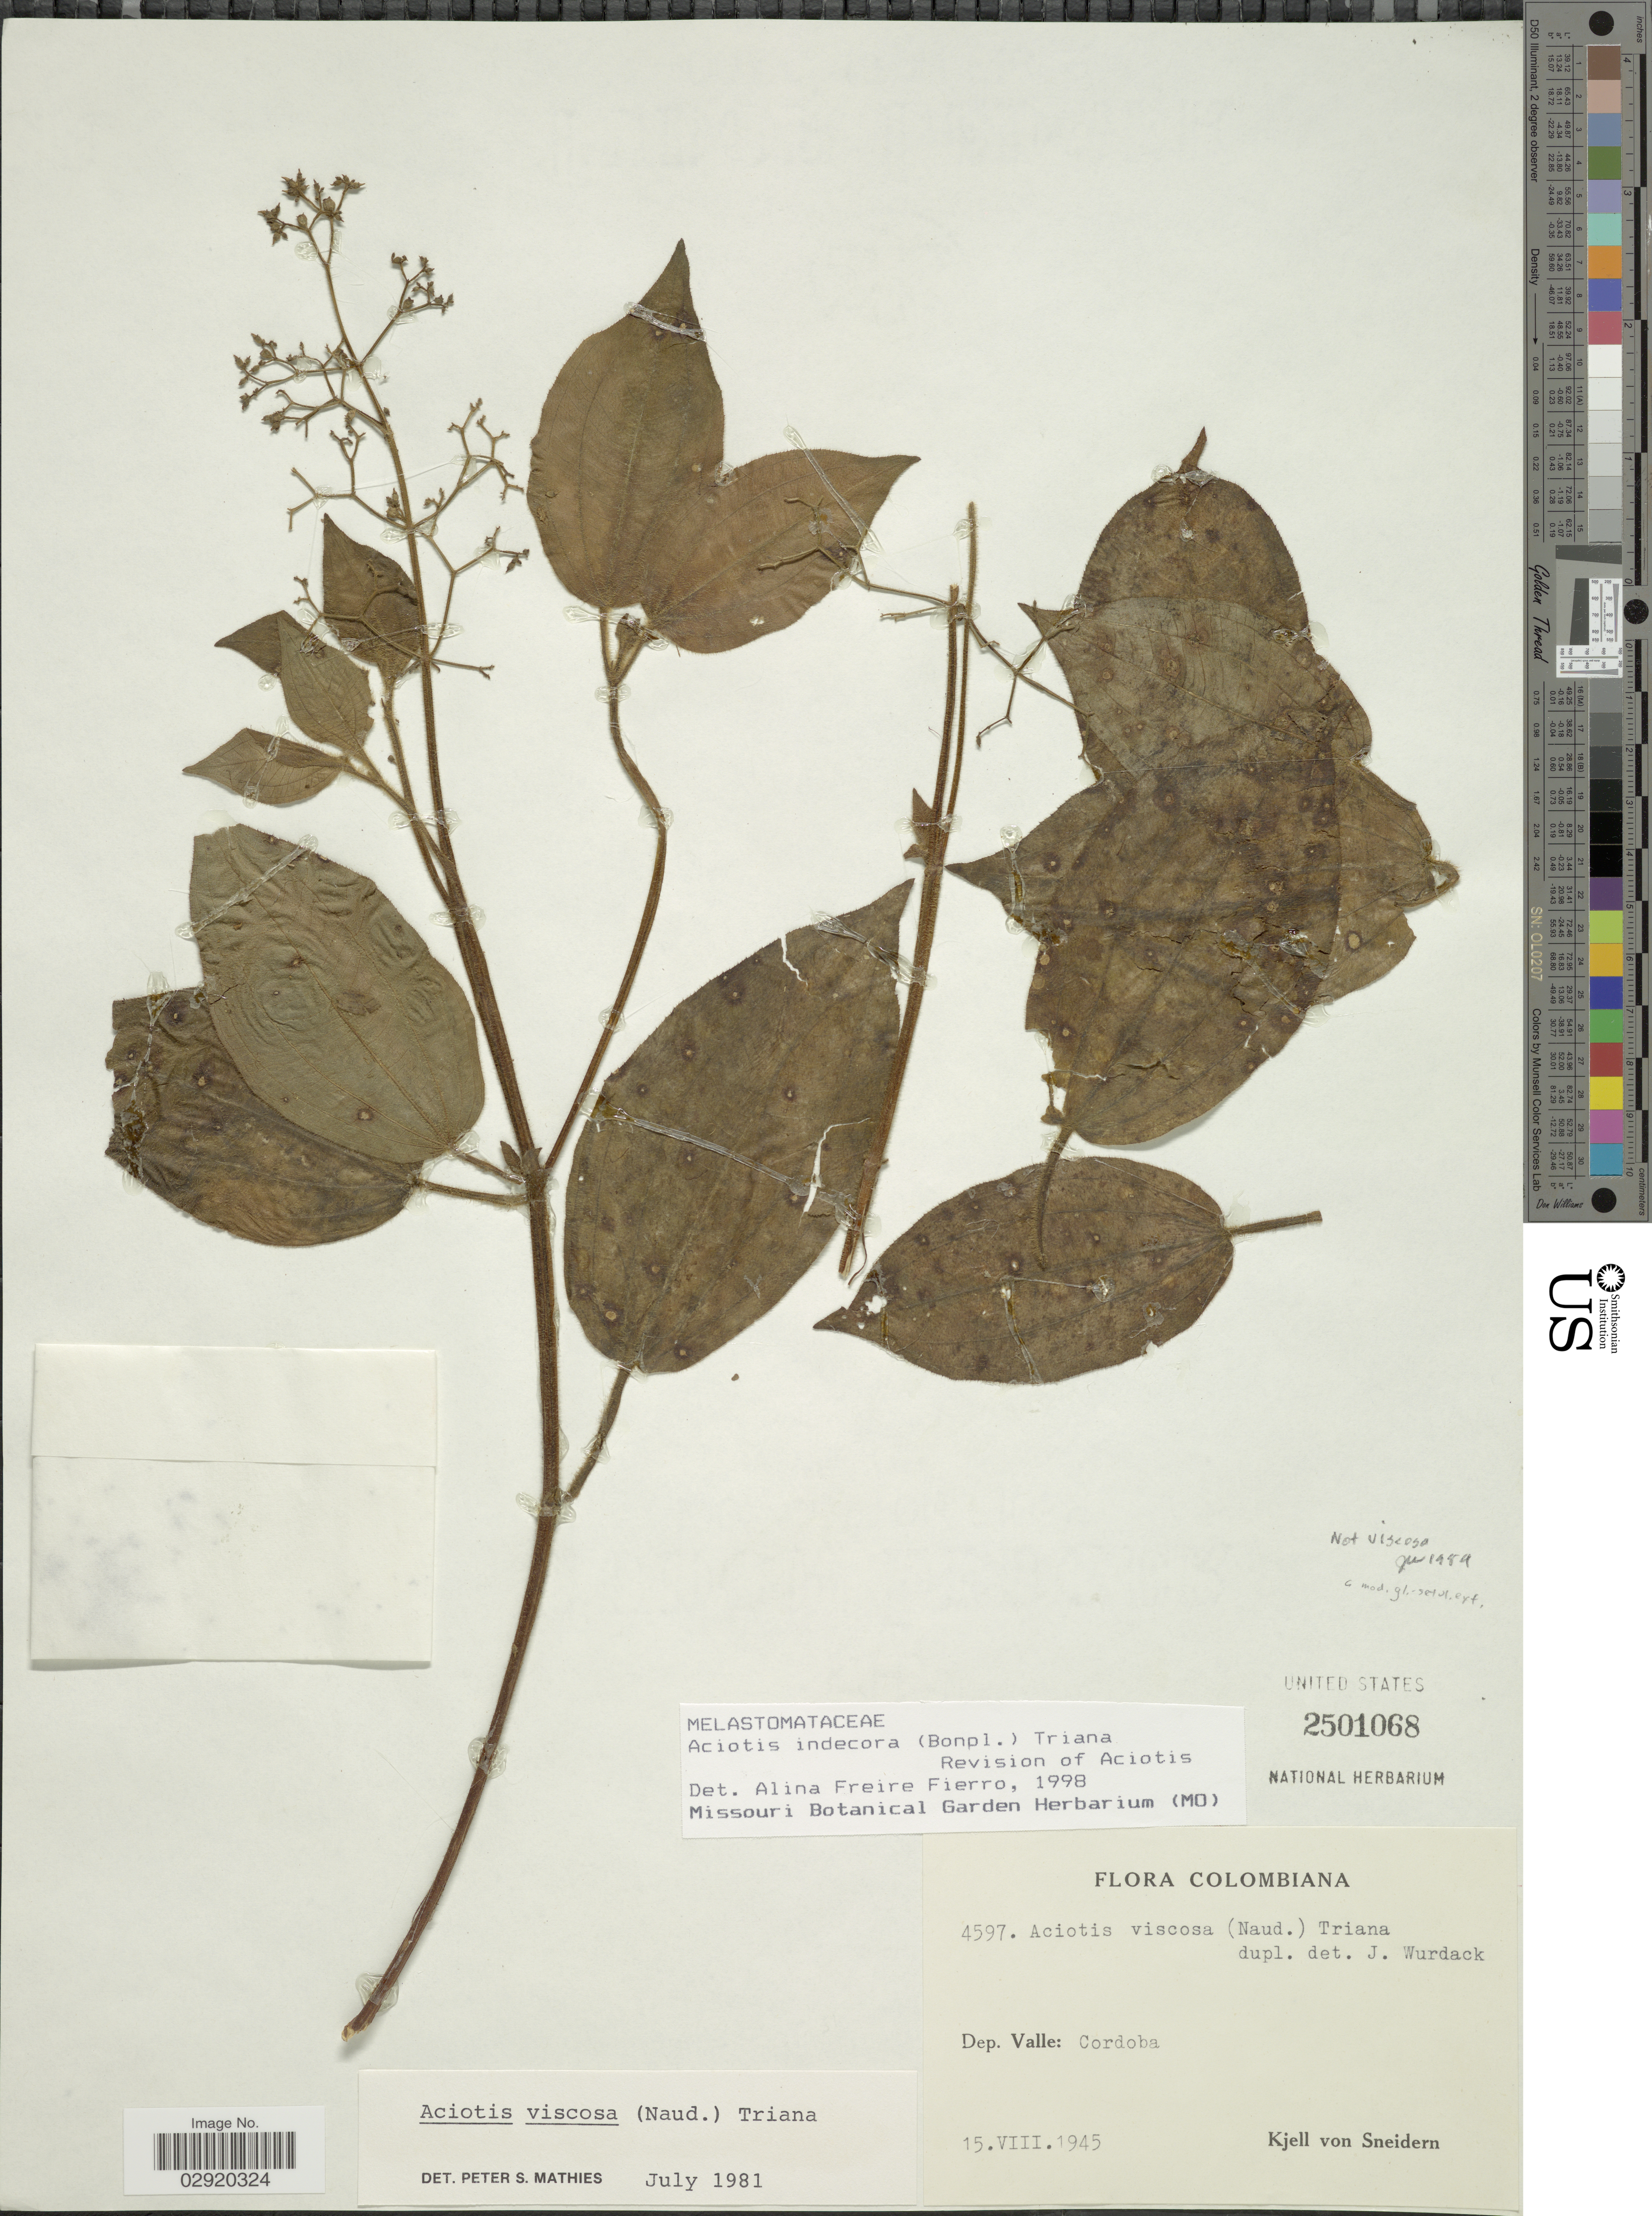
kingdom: Plantae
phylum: Tracheophyta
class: Magnoliopsida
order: Myrtales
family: Melastomataceae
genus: Aciotis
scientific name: Aciotis indecora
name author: (Bonpl.) Triana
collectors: K. von Sneidern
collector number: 4597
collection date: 1945-08-15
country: Colombia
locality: Dep. Valle: Cordoba.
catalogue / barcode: US 2501068